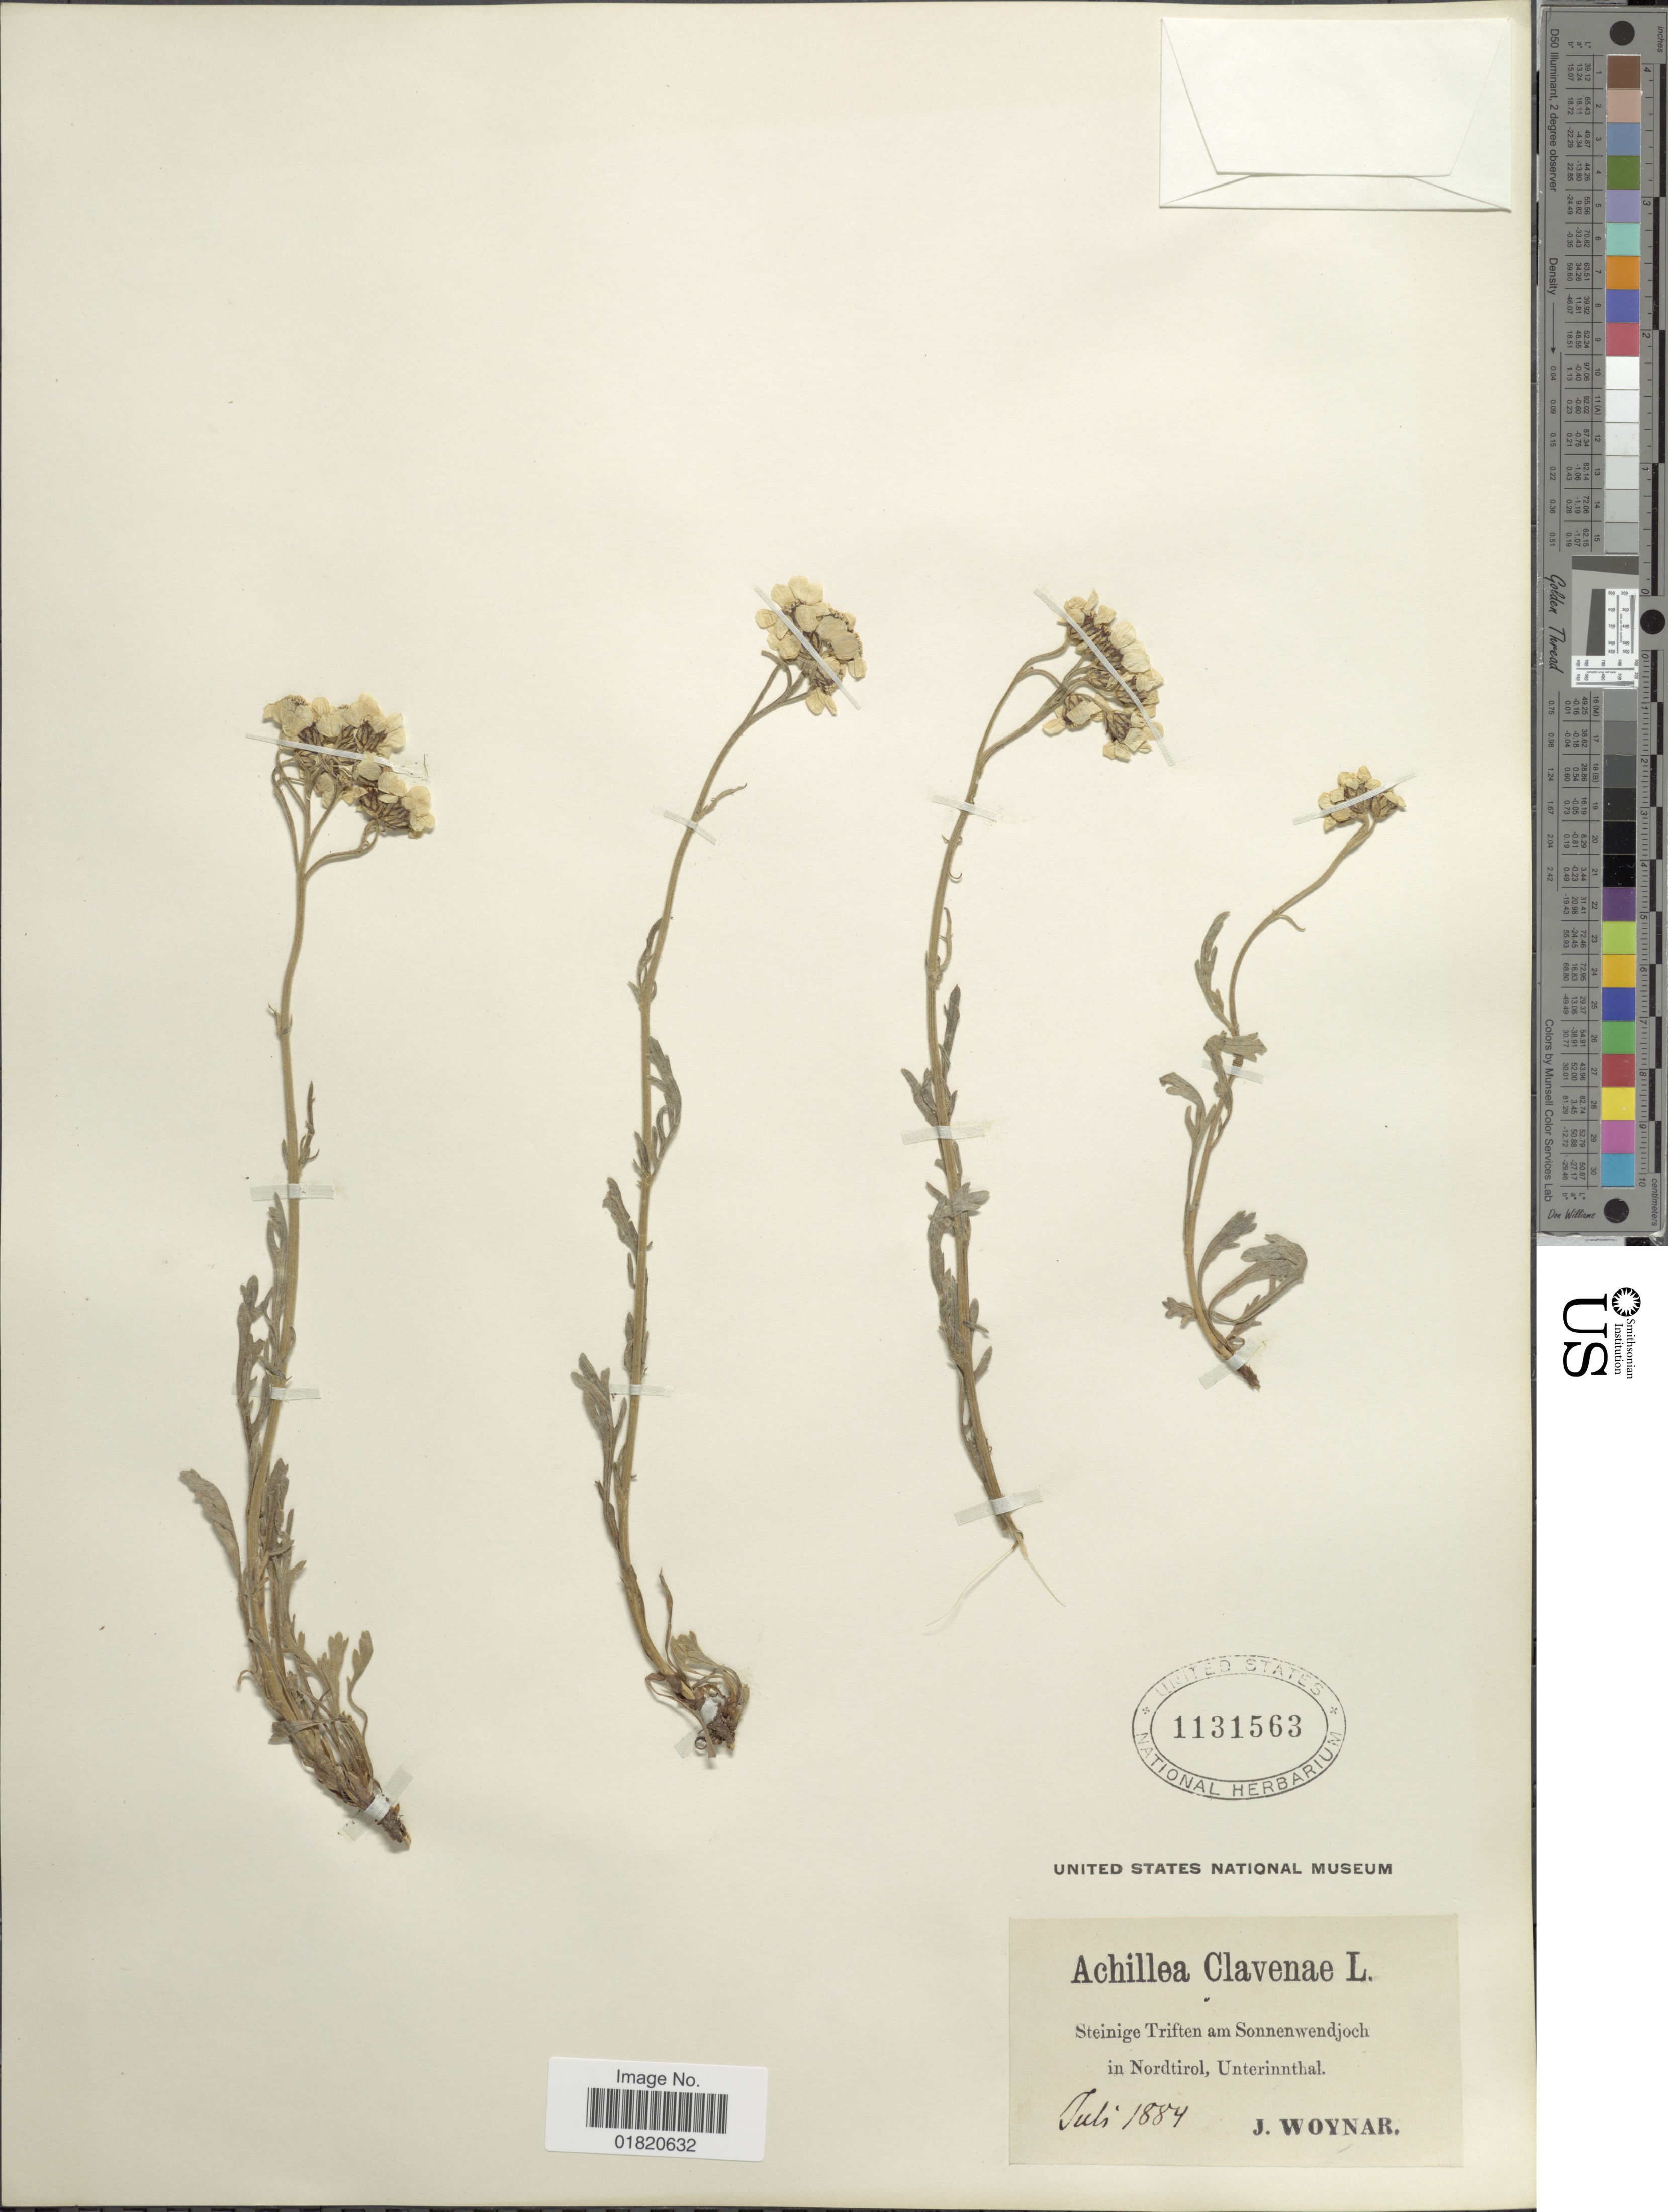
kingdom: Plantae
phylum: Tracheophyta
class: Magnoliopsida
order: Asterales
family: Asteraceae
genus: Achillea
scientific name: Achillea clavennae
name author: L.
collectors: J. Woynar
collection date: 1884-07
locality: Steinige Triften am Sonnenwendjoch in Nordtirol, Unterinnthal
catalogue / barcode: US 1131563